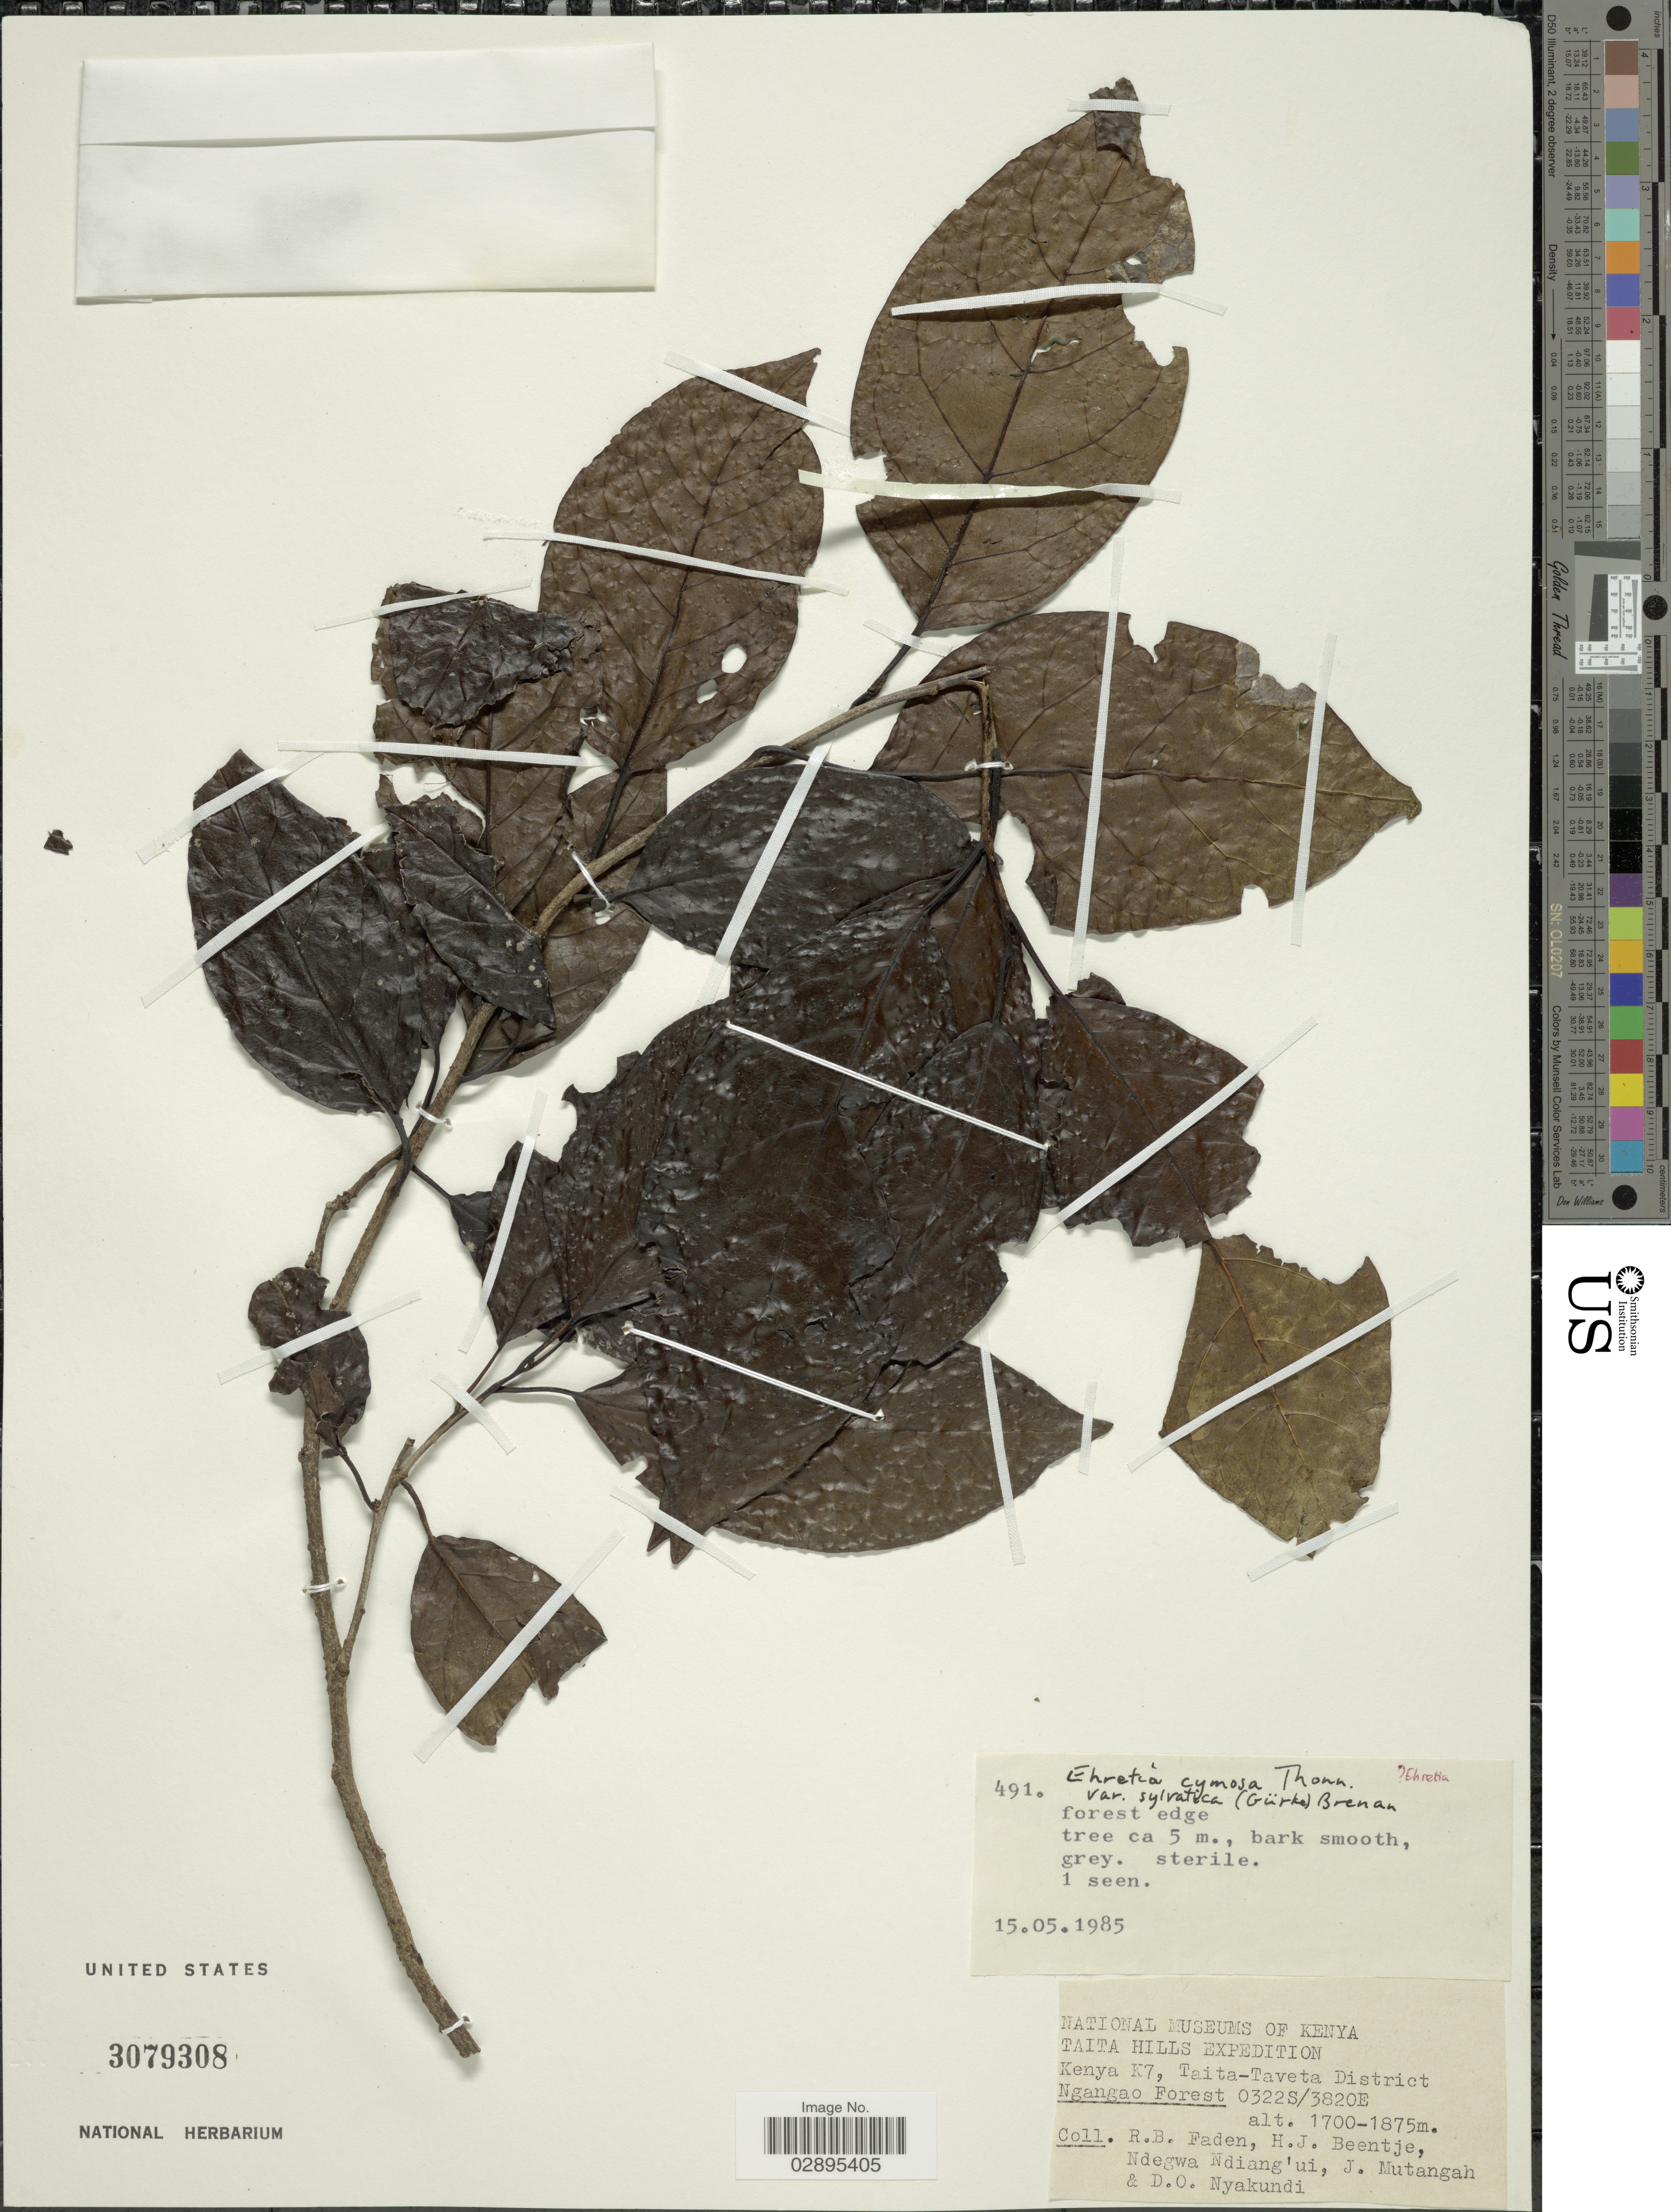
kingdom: Plantae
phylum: Tracheophyta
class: Magnoliopsida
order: Boraginales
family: Ehretiaceae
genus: Ehretia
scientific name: Ehretia cymosa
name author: Thonn.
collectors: R. B. Faden, H. J. Beentje, Ndegwa Ndiang'ui, J. Mutangah & D. Nyakundi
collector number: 491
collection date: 1985-05-15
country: Kenya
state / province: Taita Taveta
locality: Taita Hills. K7, Taita-Taveta District. Ngangao Forest.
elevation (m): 1700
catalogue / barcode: US 3079308